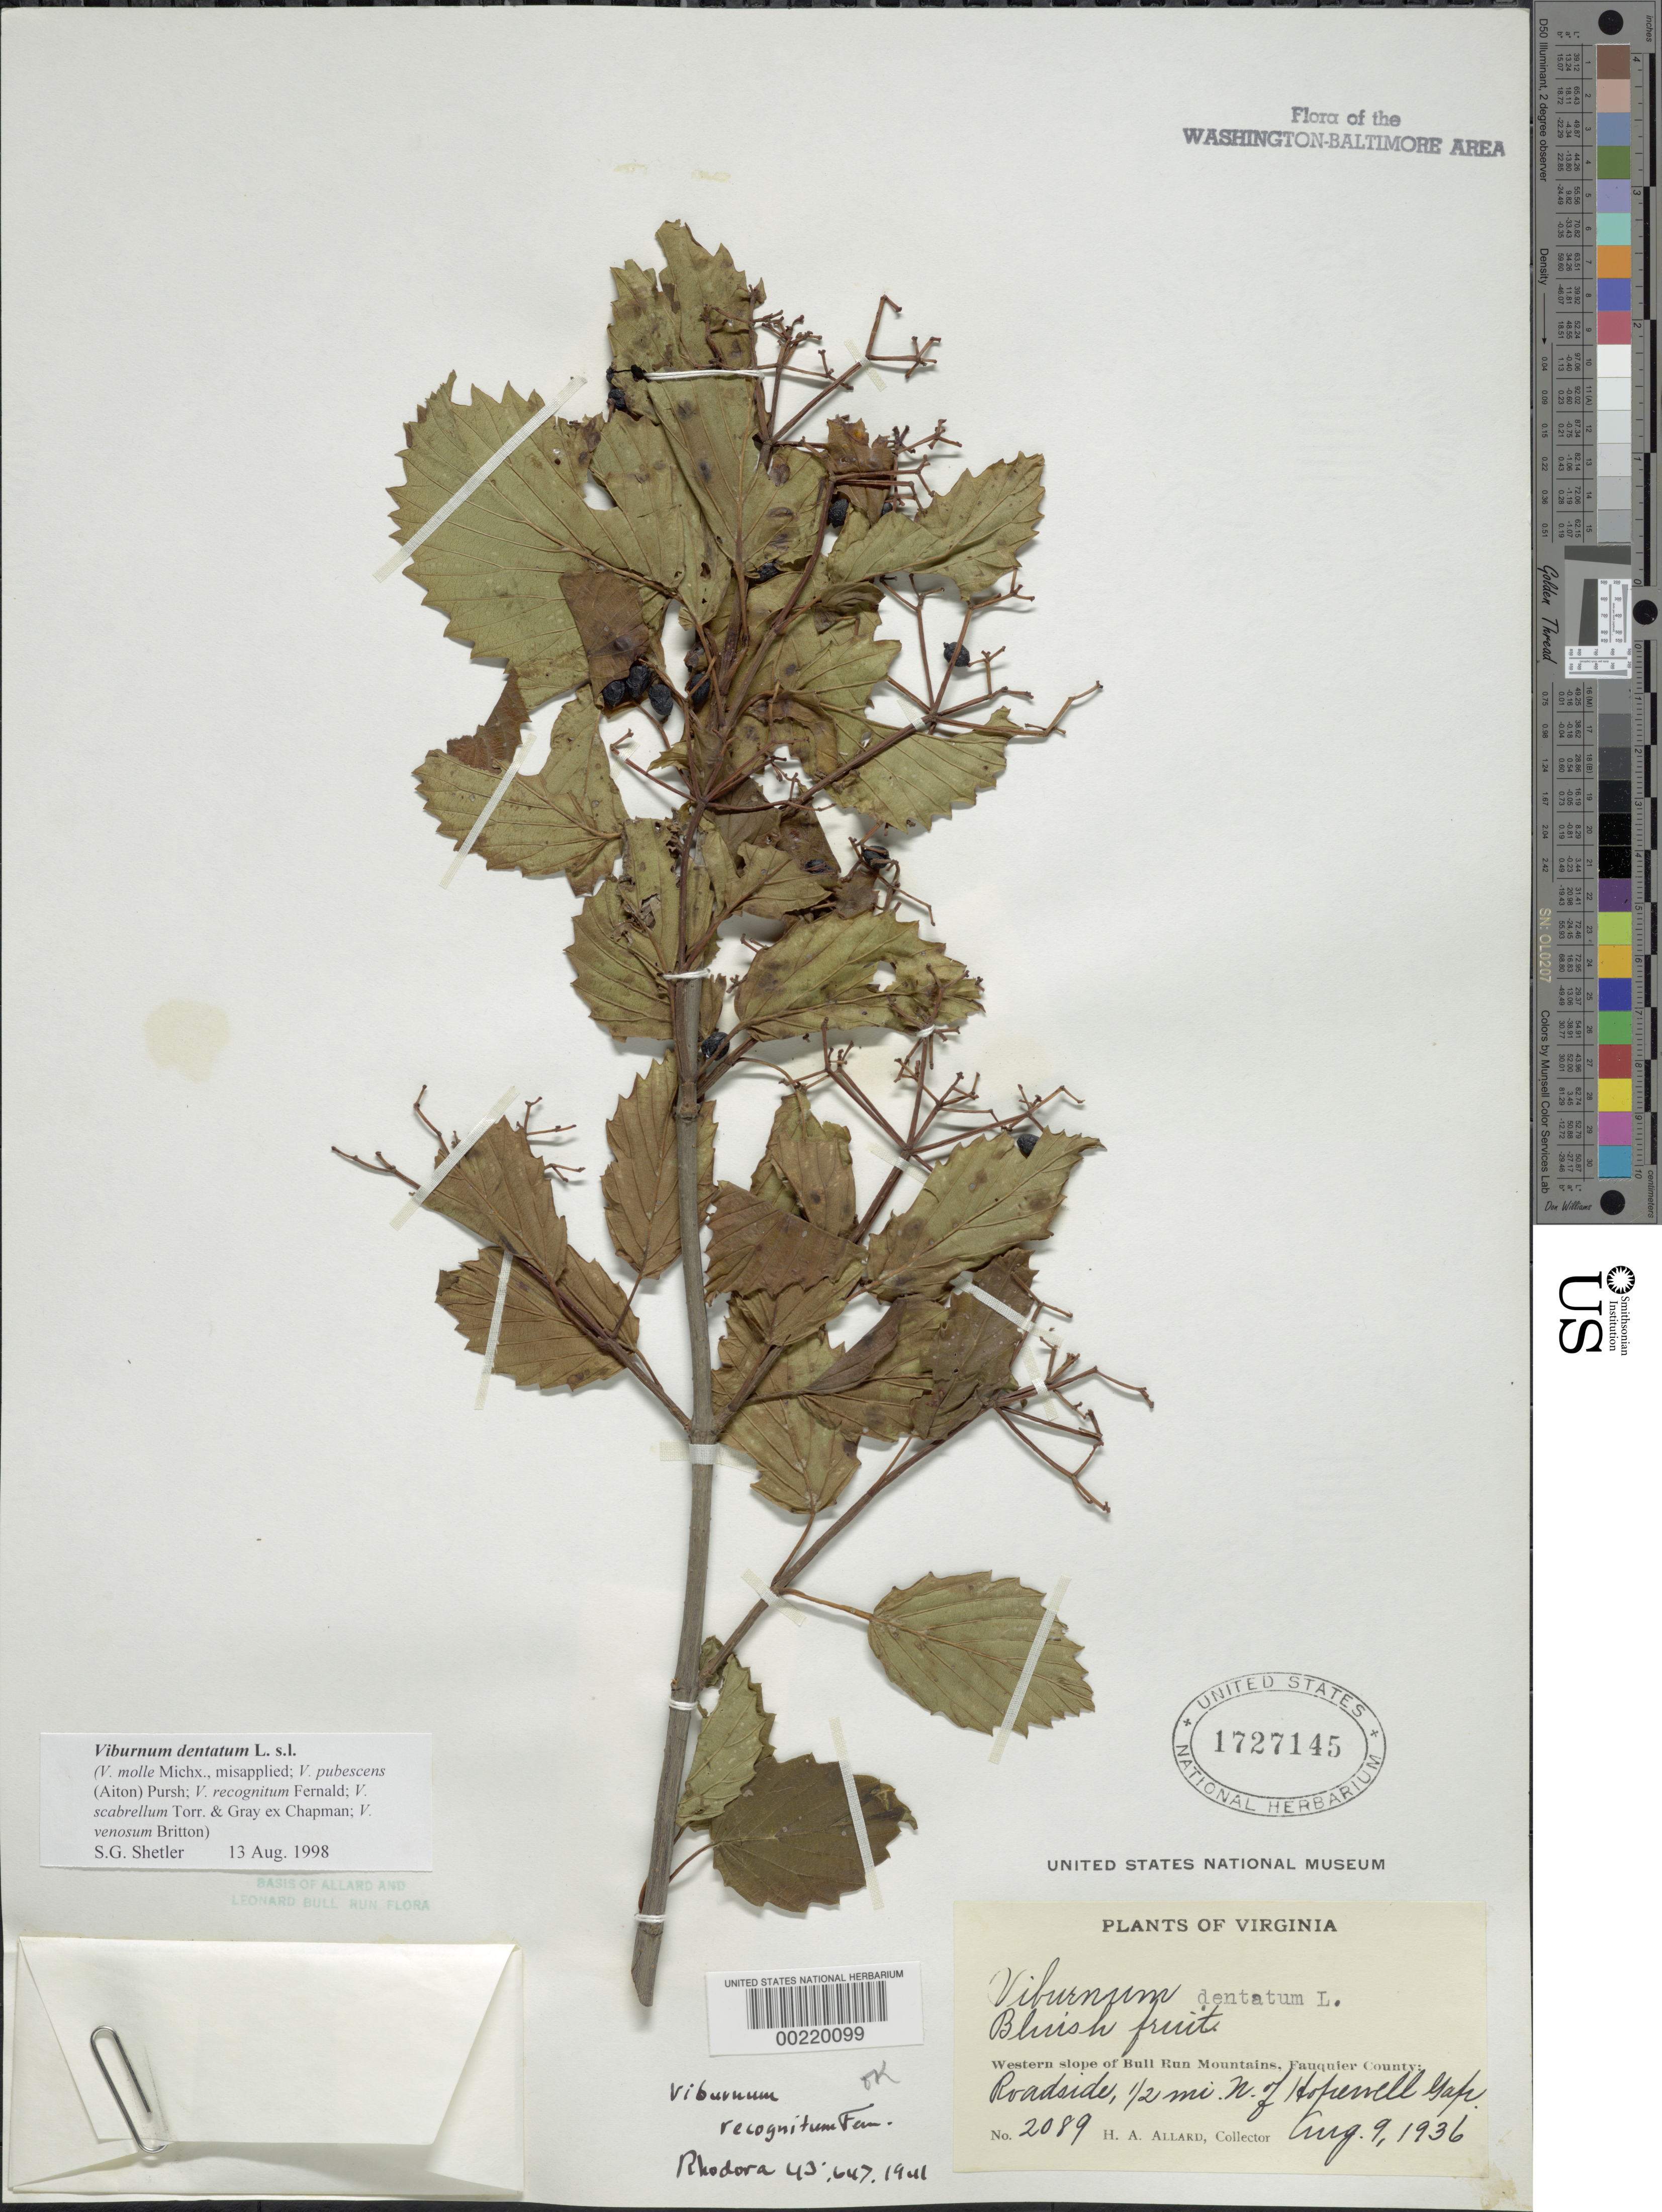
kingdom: Plantae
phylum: Tracheophyta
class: Magnoliopsida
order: Dipsacales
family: Viburnaceae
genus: Viburnum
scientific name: Viburnum dentatum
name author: L.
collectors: H. A. Allard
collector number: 2089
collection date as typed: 09 Aug 1936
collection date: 1936-08-09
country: United States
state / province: Virginia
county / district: Fauquier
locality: North of Hopewell Gap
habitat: Roadside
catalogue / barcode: US 1727145